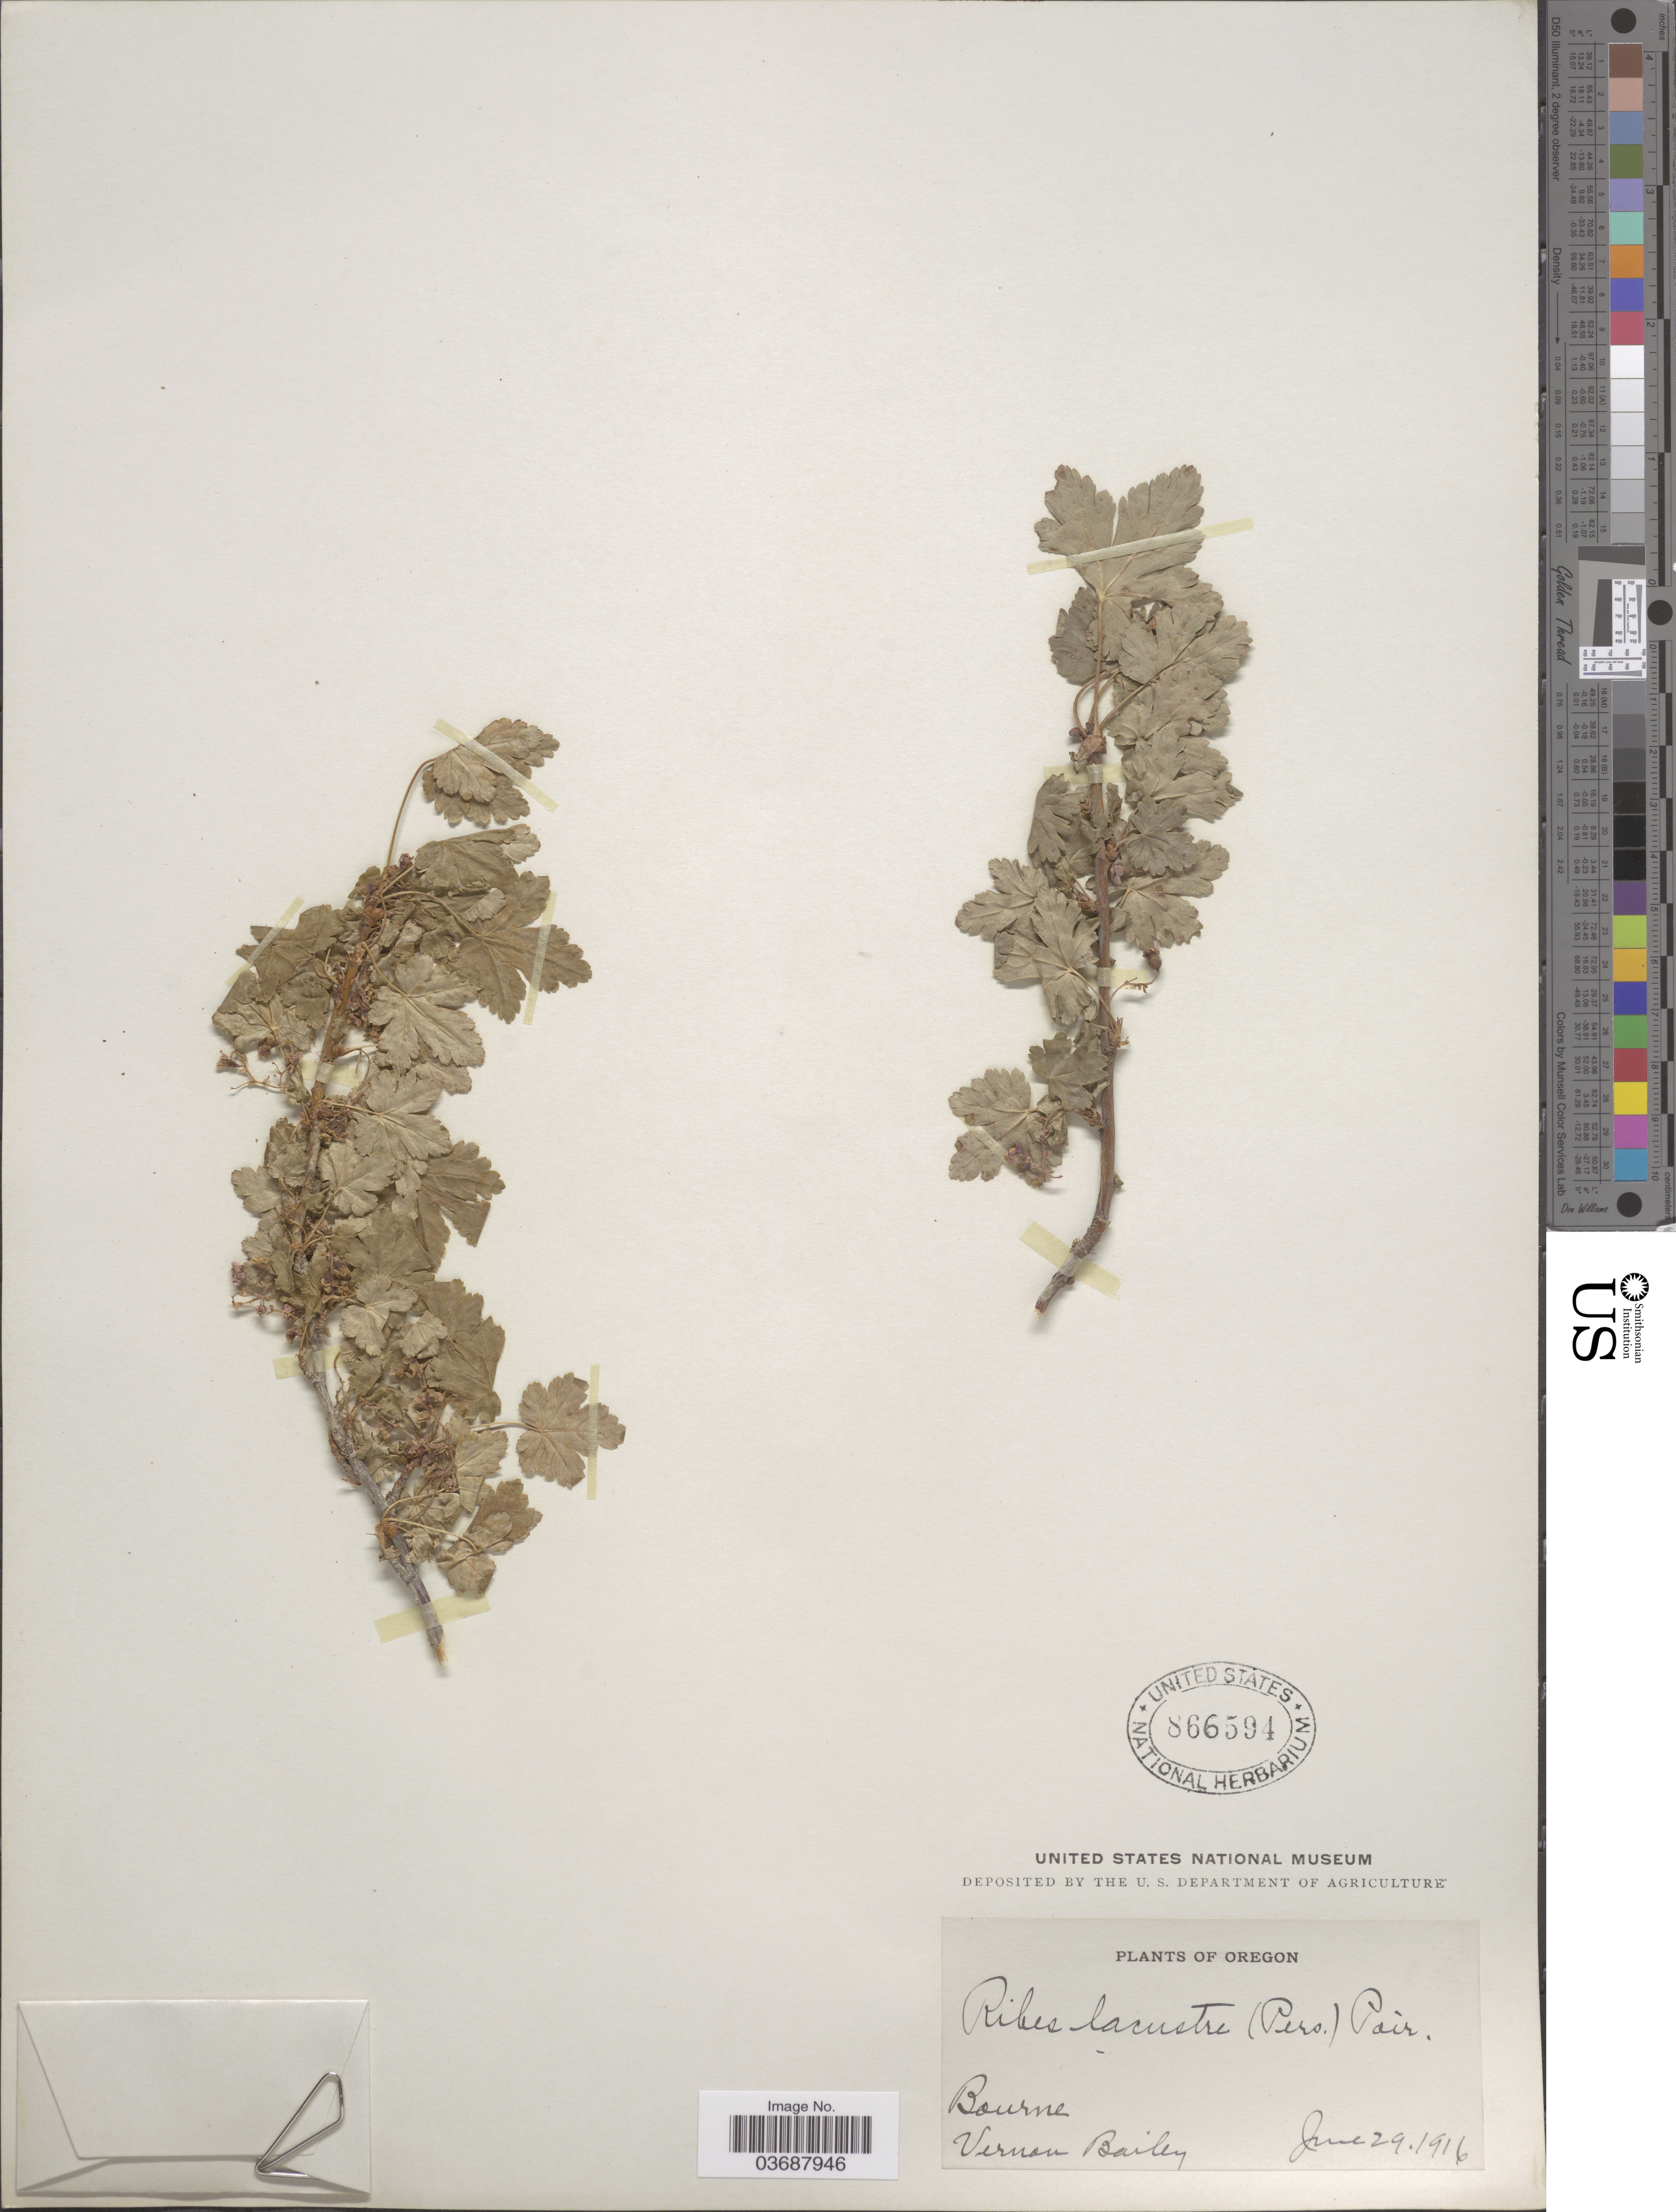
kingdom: Plantae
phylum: Tracheophyta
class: Magnoliopsida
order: Saxifragales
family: Grossulariaceae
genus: Ribes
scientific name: Ribes lacustre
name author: (Pers.) Poir.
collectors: V. O. Bailey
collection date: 1916-06-29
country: United States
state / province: Oregon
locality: Bourne.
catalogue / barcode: US 866594